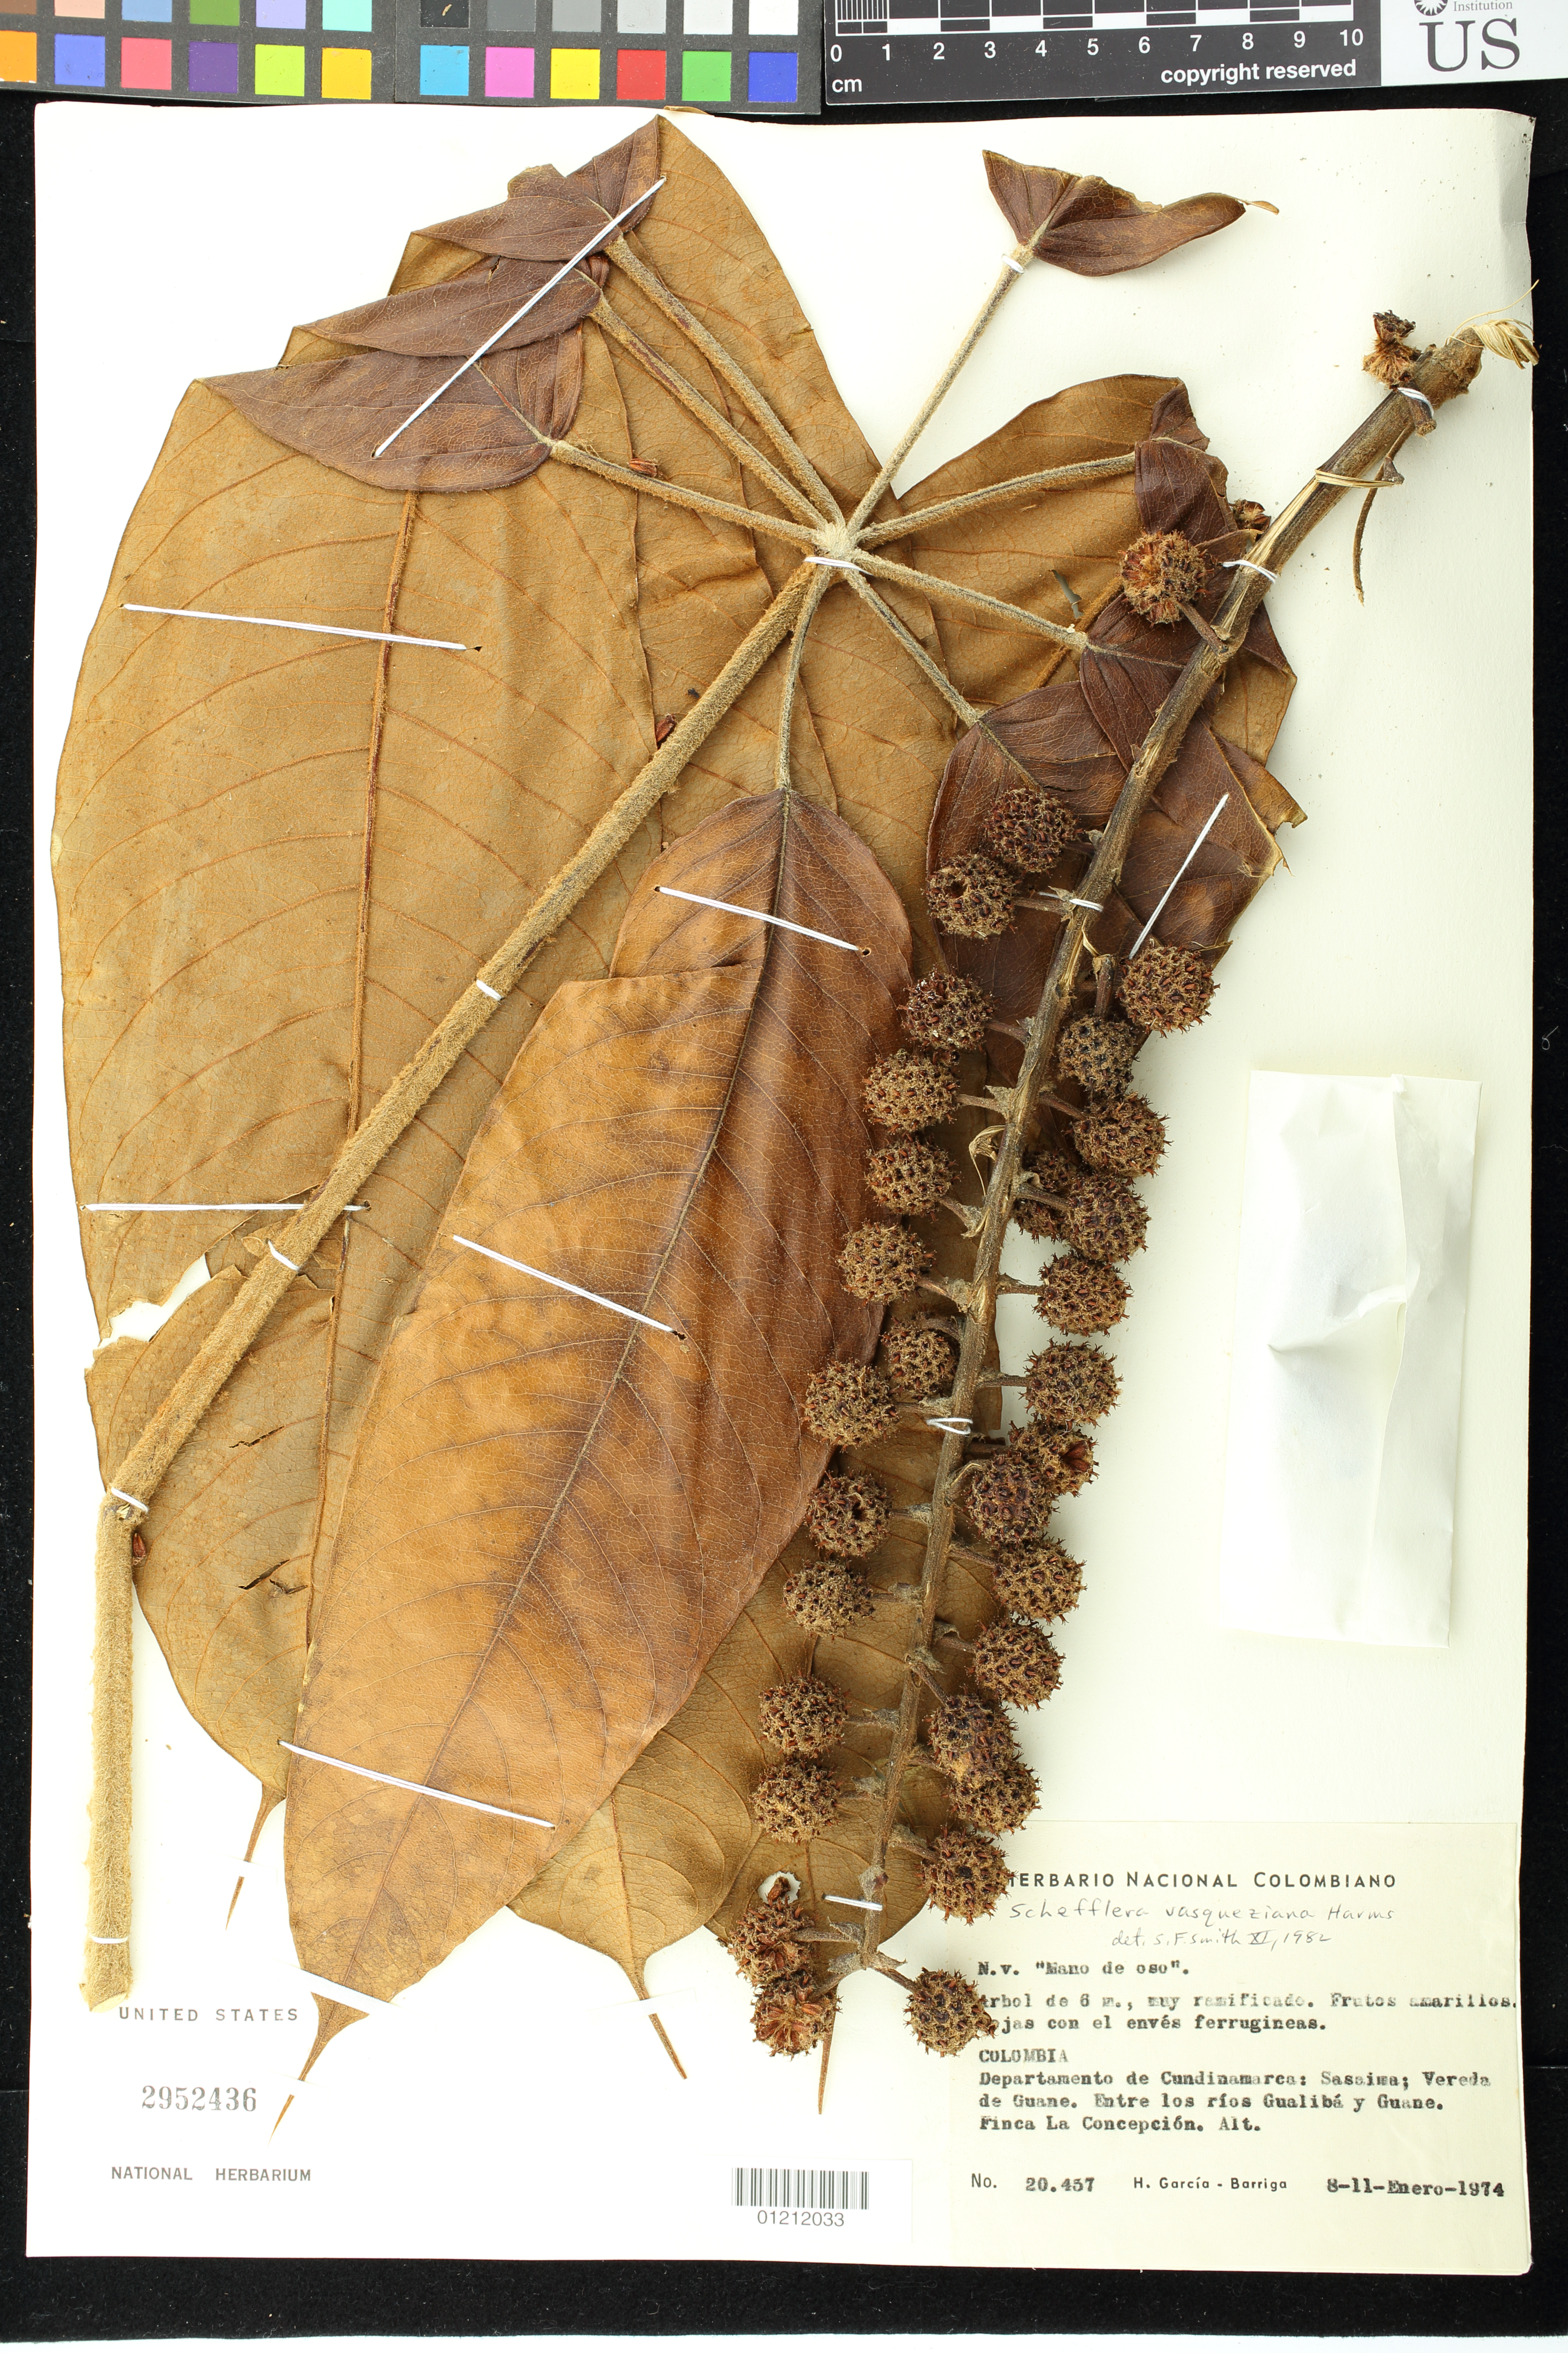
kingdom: Plantae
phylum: Tracheophyta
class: Magnoliopsida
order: Apiales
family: Araliaceae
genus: Schefflera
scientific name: Schefflera vasqueziana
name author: Harms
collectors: H. García Barriga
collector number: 20457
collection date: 1974-01-08/1974-01-11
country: Colombia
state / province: Cundinamarca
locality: Departamento de Cundinamarca: Sasaima; Vereda de Guane. Entre los ríos Gualibíá y Guane. Finca La Concepción.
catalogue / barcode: US 2952436